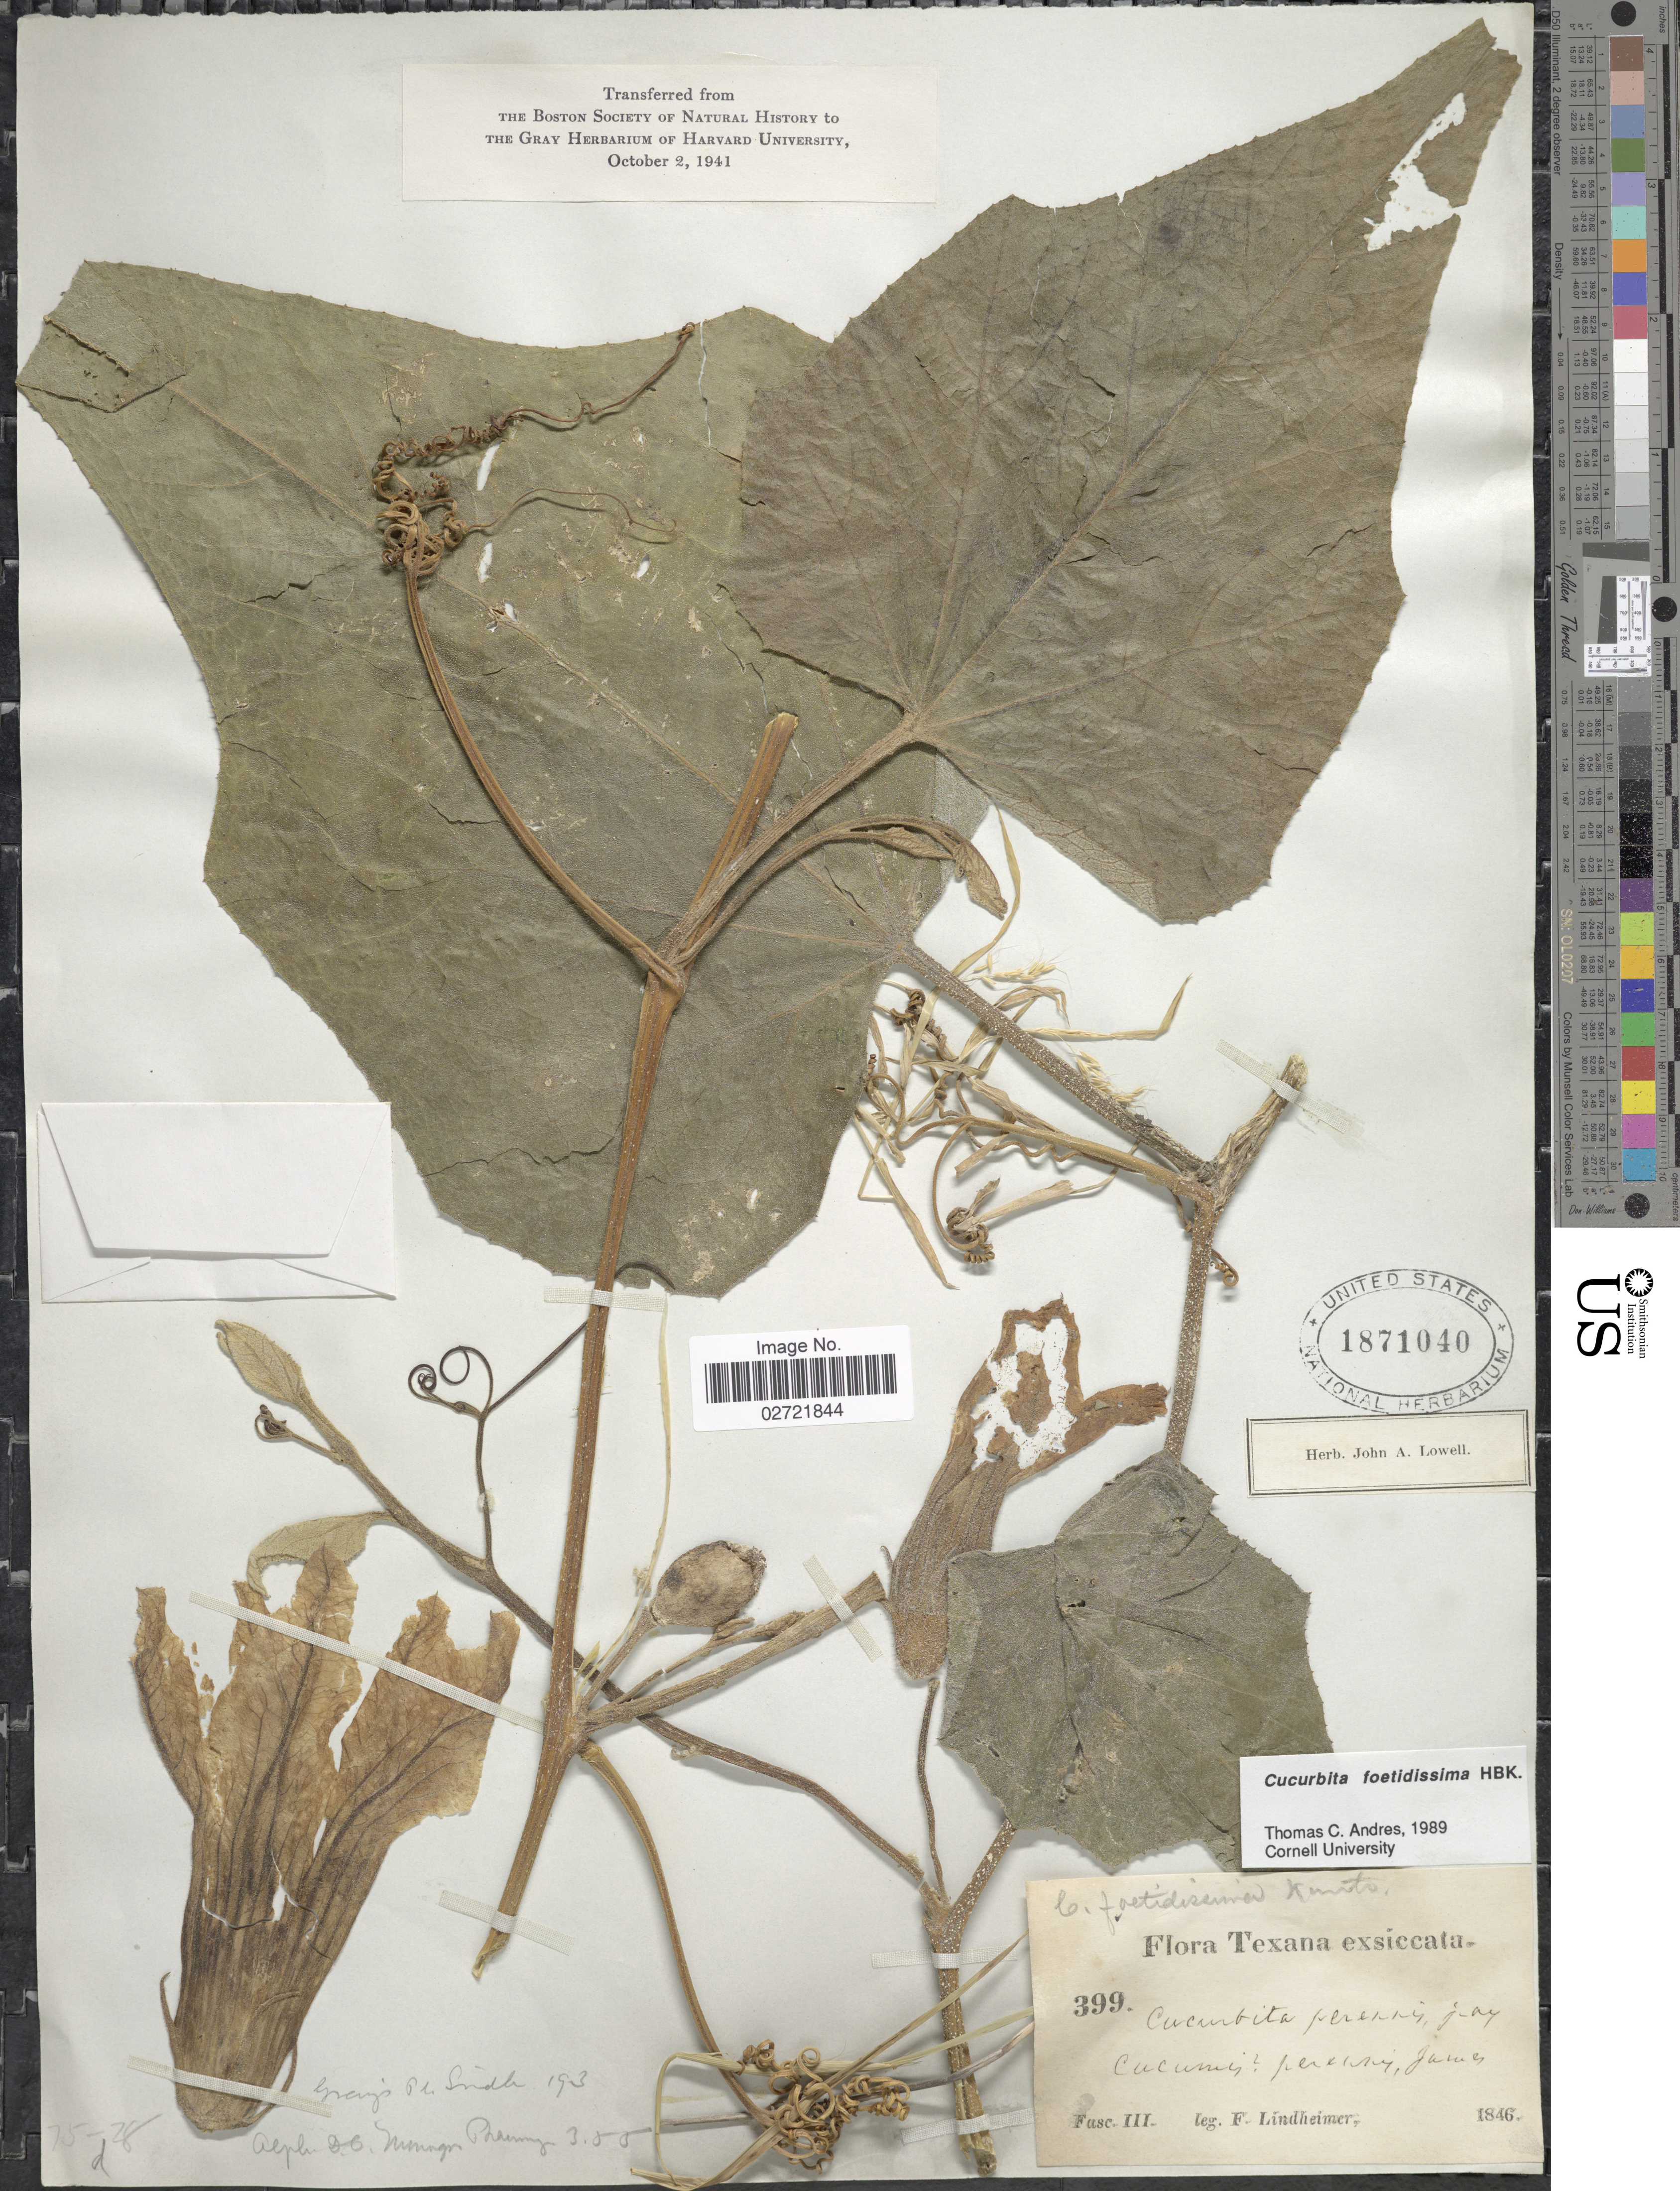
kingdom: Plantae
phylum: Tracheophyta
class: Magnoliopsida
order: Cucurbitales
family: Cucurbitaceae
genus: Cucurbita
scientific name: Cucurbita foetidissima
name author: Kunth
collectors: F. J. Lindheimer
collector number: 399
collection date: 1846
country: United States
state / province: Texas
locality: Fasc III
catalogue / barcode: US 1871040